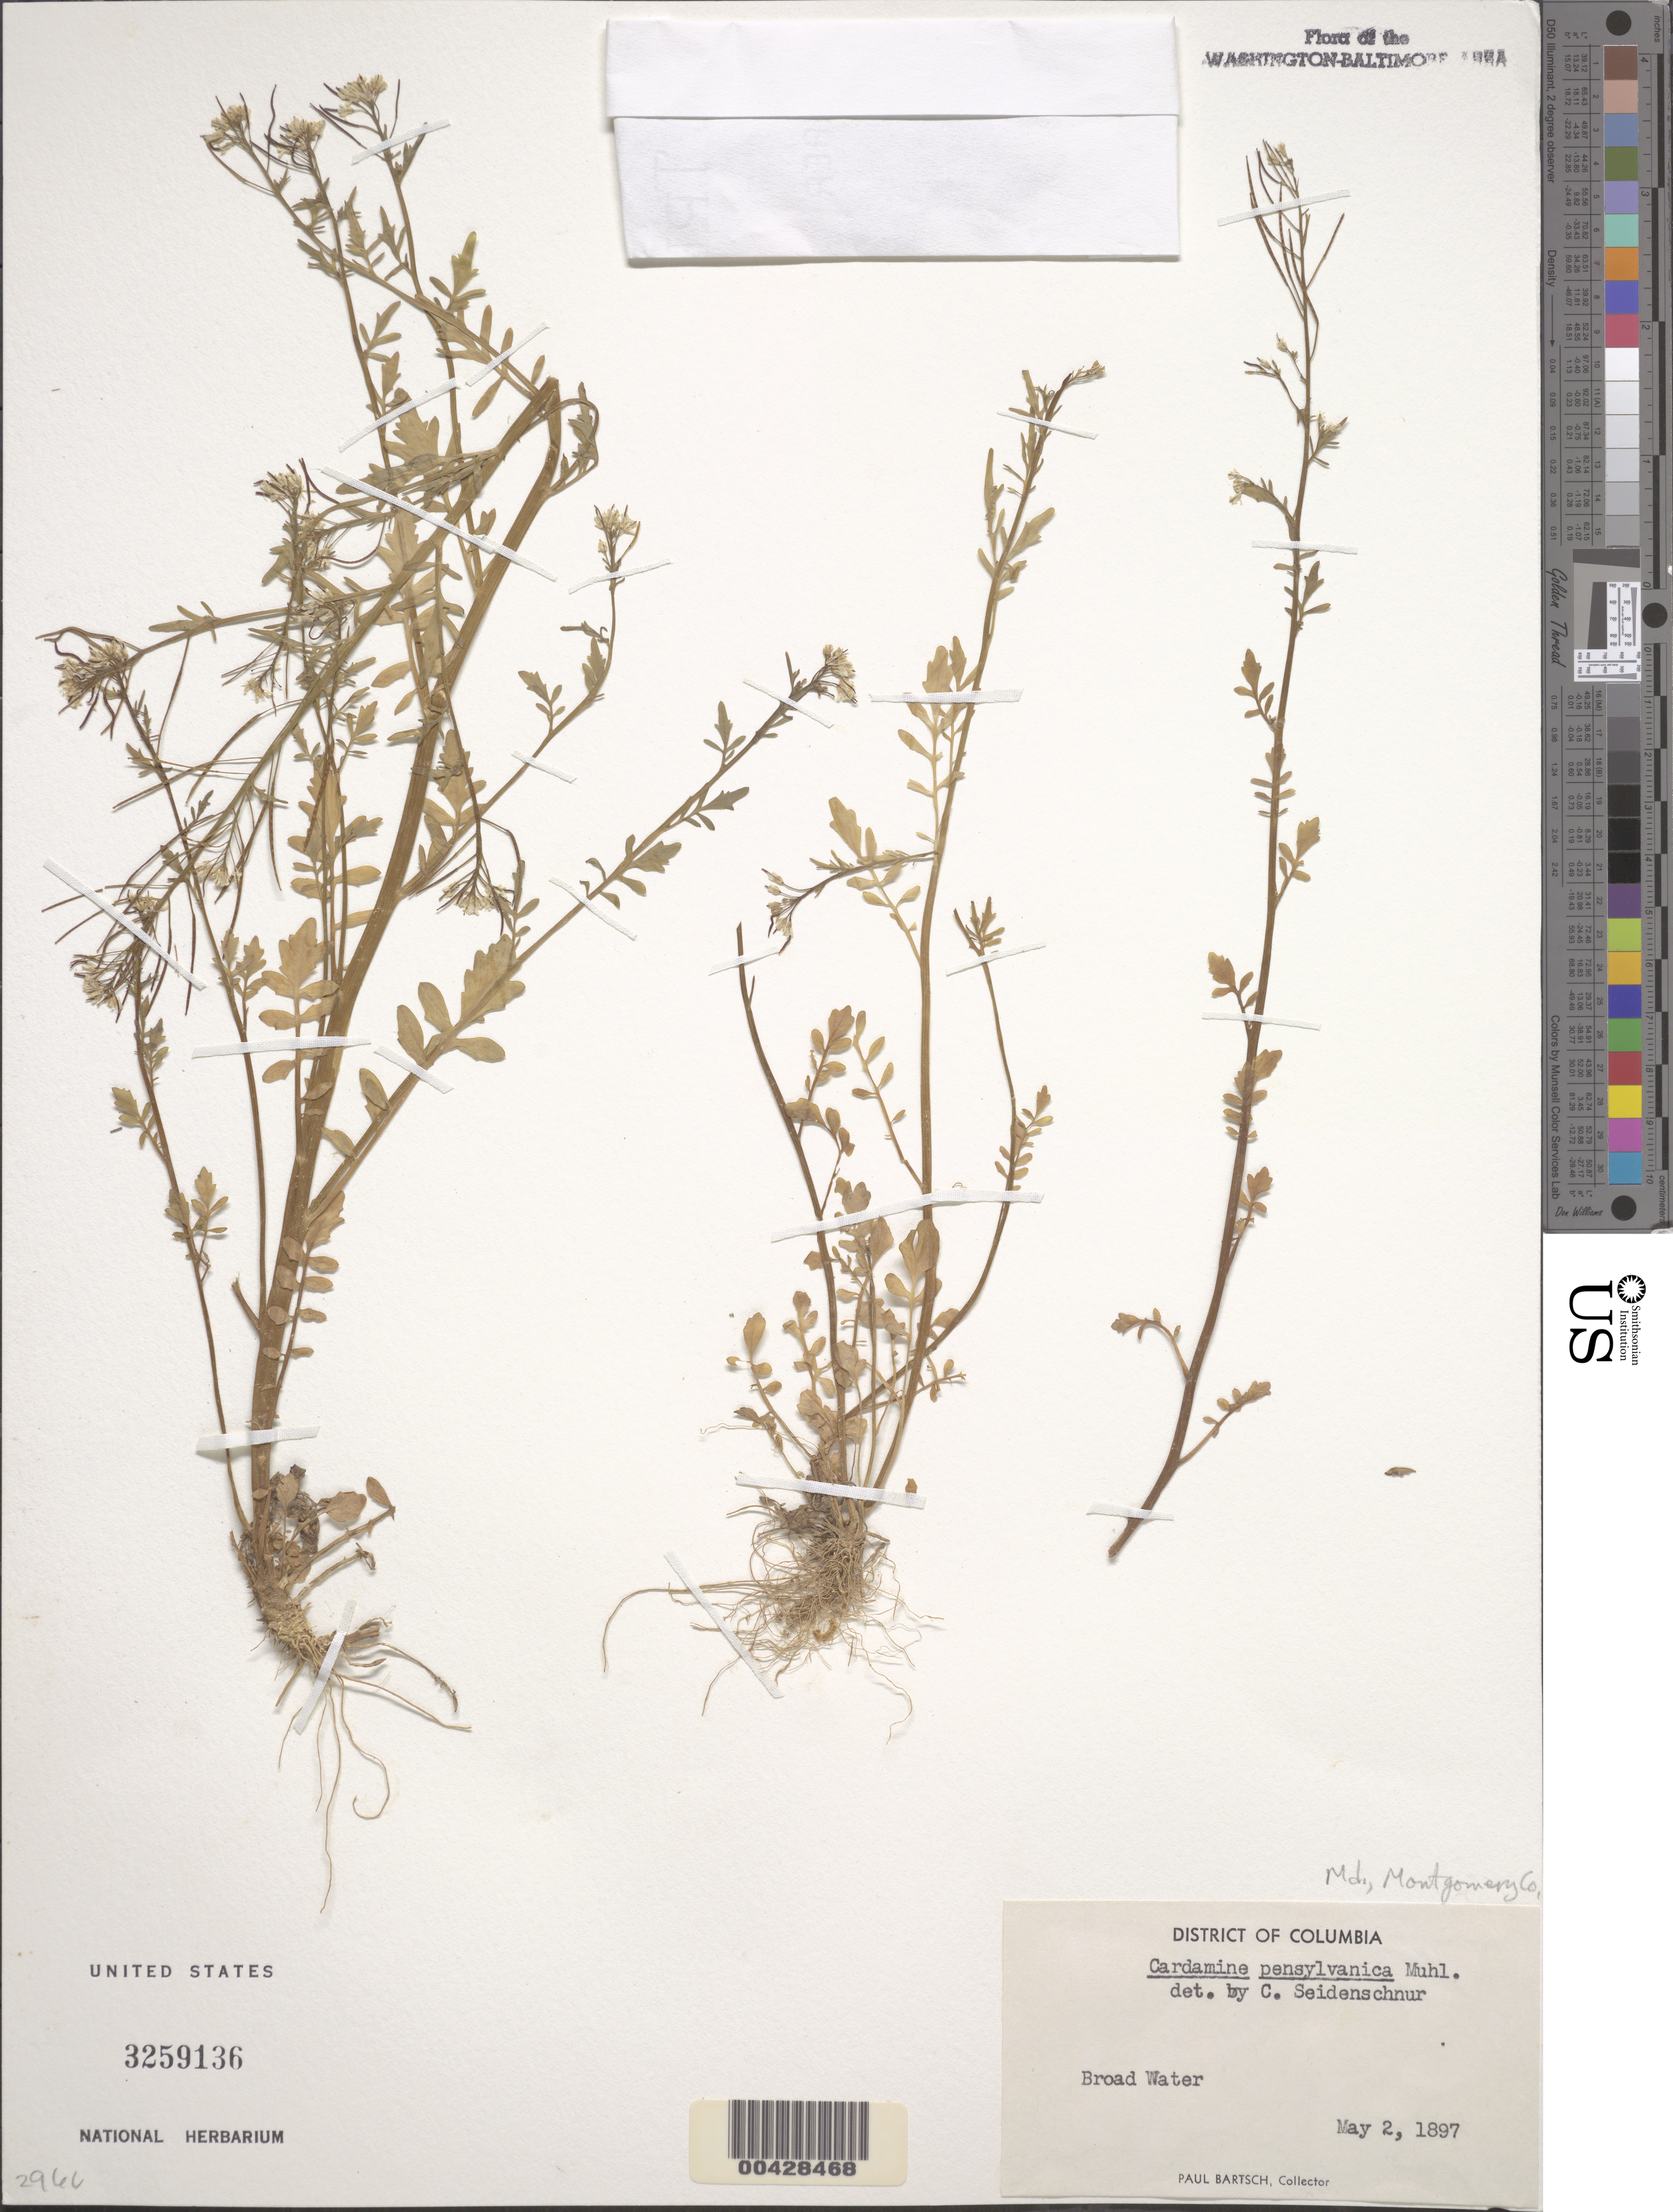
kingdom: Plantae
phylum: Tracheophyta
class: Magnoliopsida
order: Brassicales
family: Brassicaceae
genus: Cardamine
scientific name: Cardamine pensylvanica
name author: Muhl. ex Willd.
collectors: P. Bartsch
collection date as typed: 02 May 1897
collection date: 1897-05-02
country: United States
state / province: Maryland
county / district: Montgomery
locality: Broad Water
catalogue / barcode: US 3259136